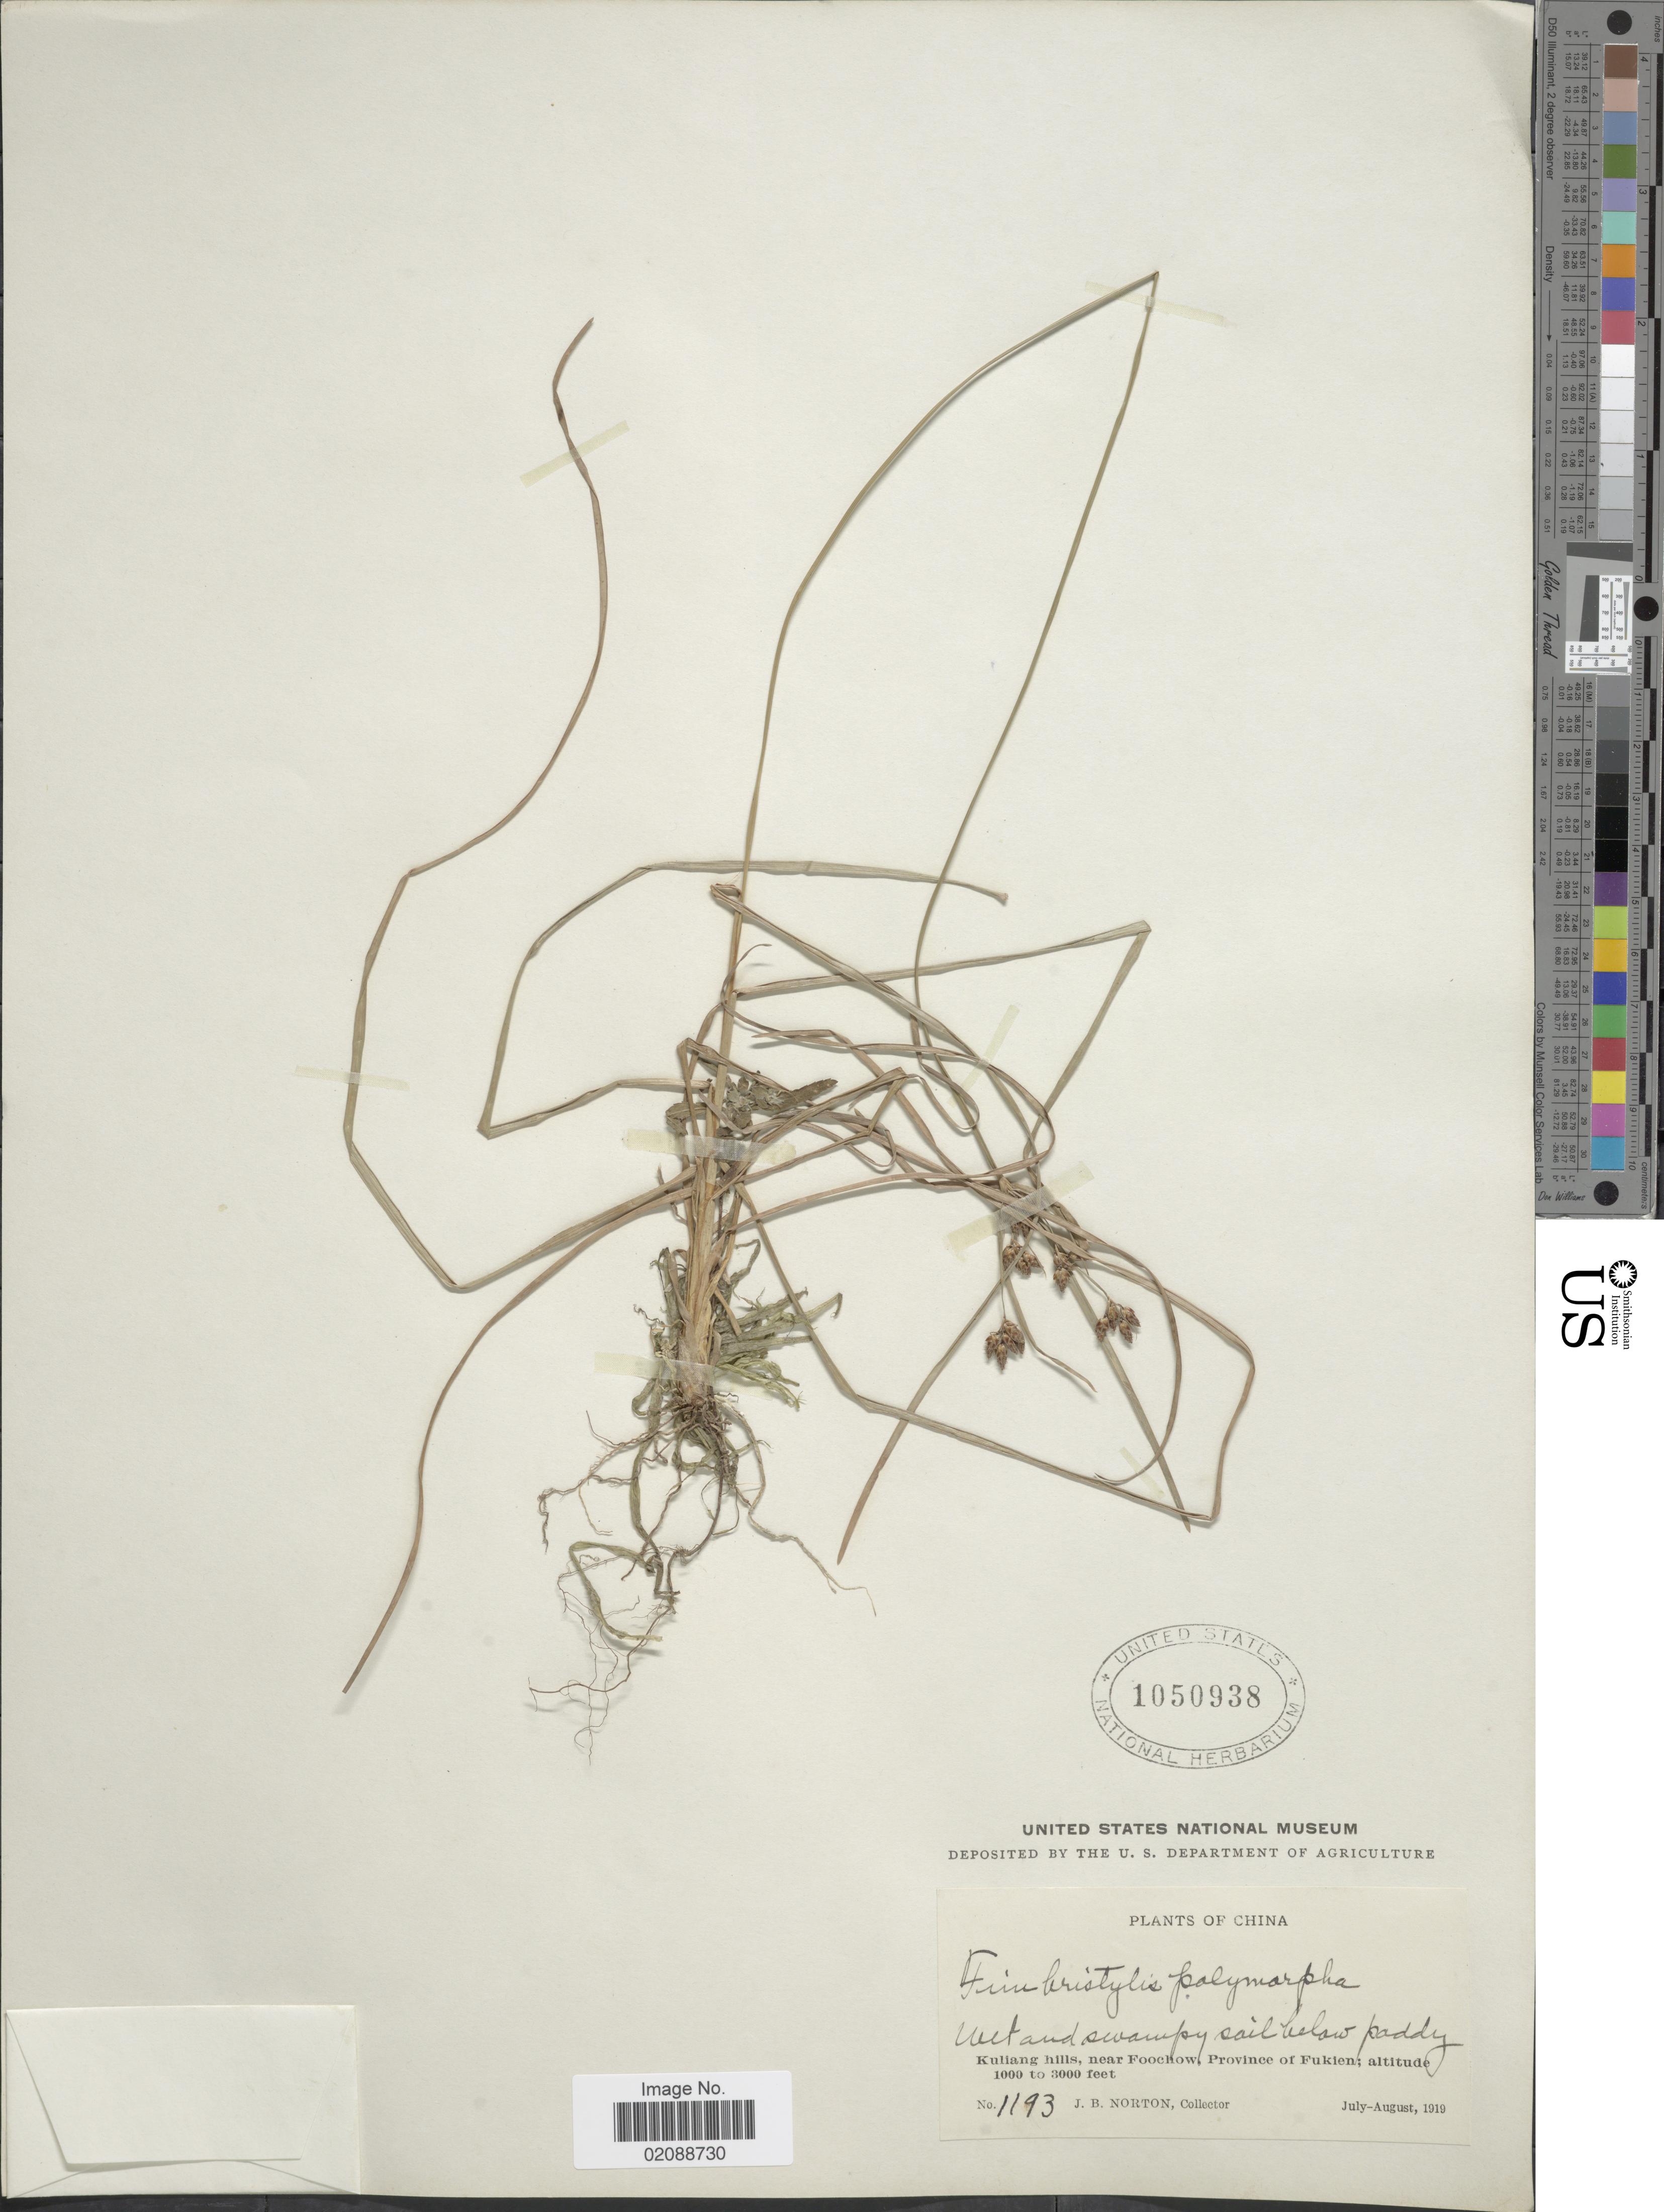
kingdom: Plantae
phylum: Tracheophyta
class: Liliopsida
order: Poales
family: Cyperaceae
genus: Fimbristylis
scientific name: Fimbristylis annua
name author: (All.) Roem. & Schult.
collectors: J. B. Norton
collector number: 1193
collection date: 1919-07/1919-08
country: China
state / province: Fujian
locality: Kuliang hills, near Foochow, Province of Fukien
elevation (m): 305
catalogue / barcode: US 1050938